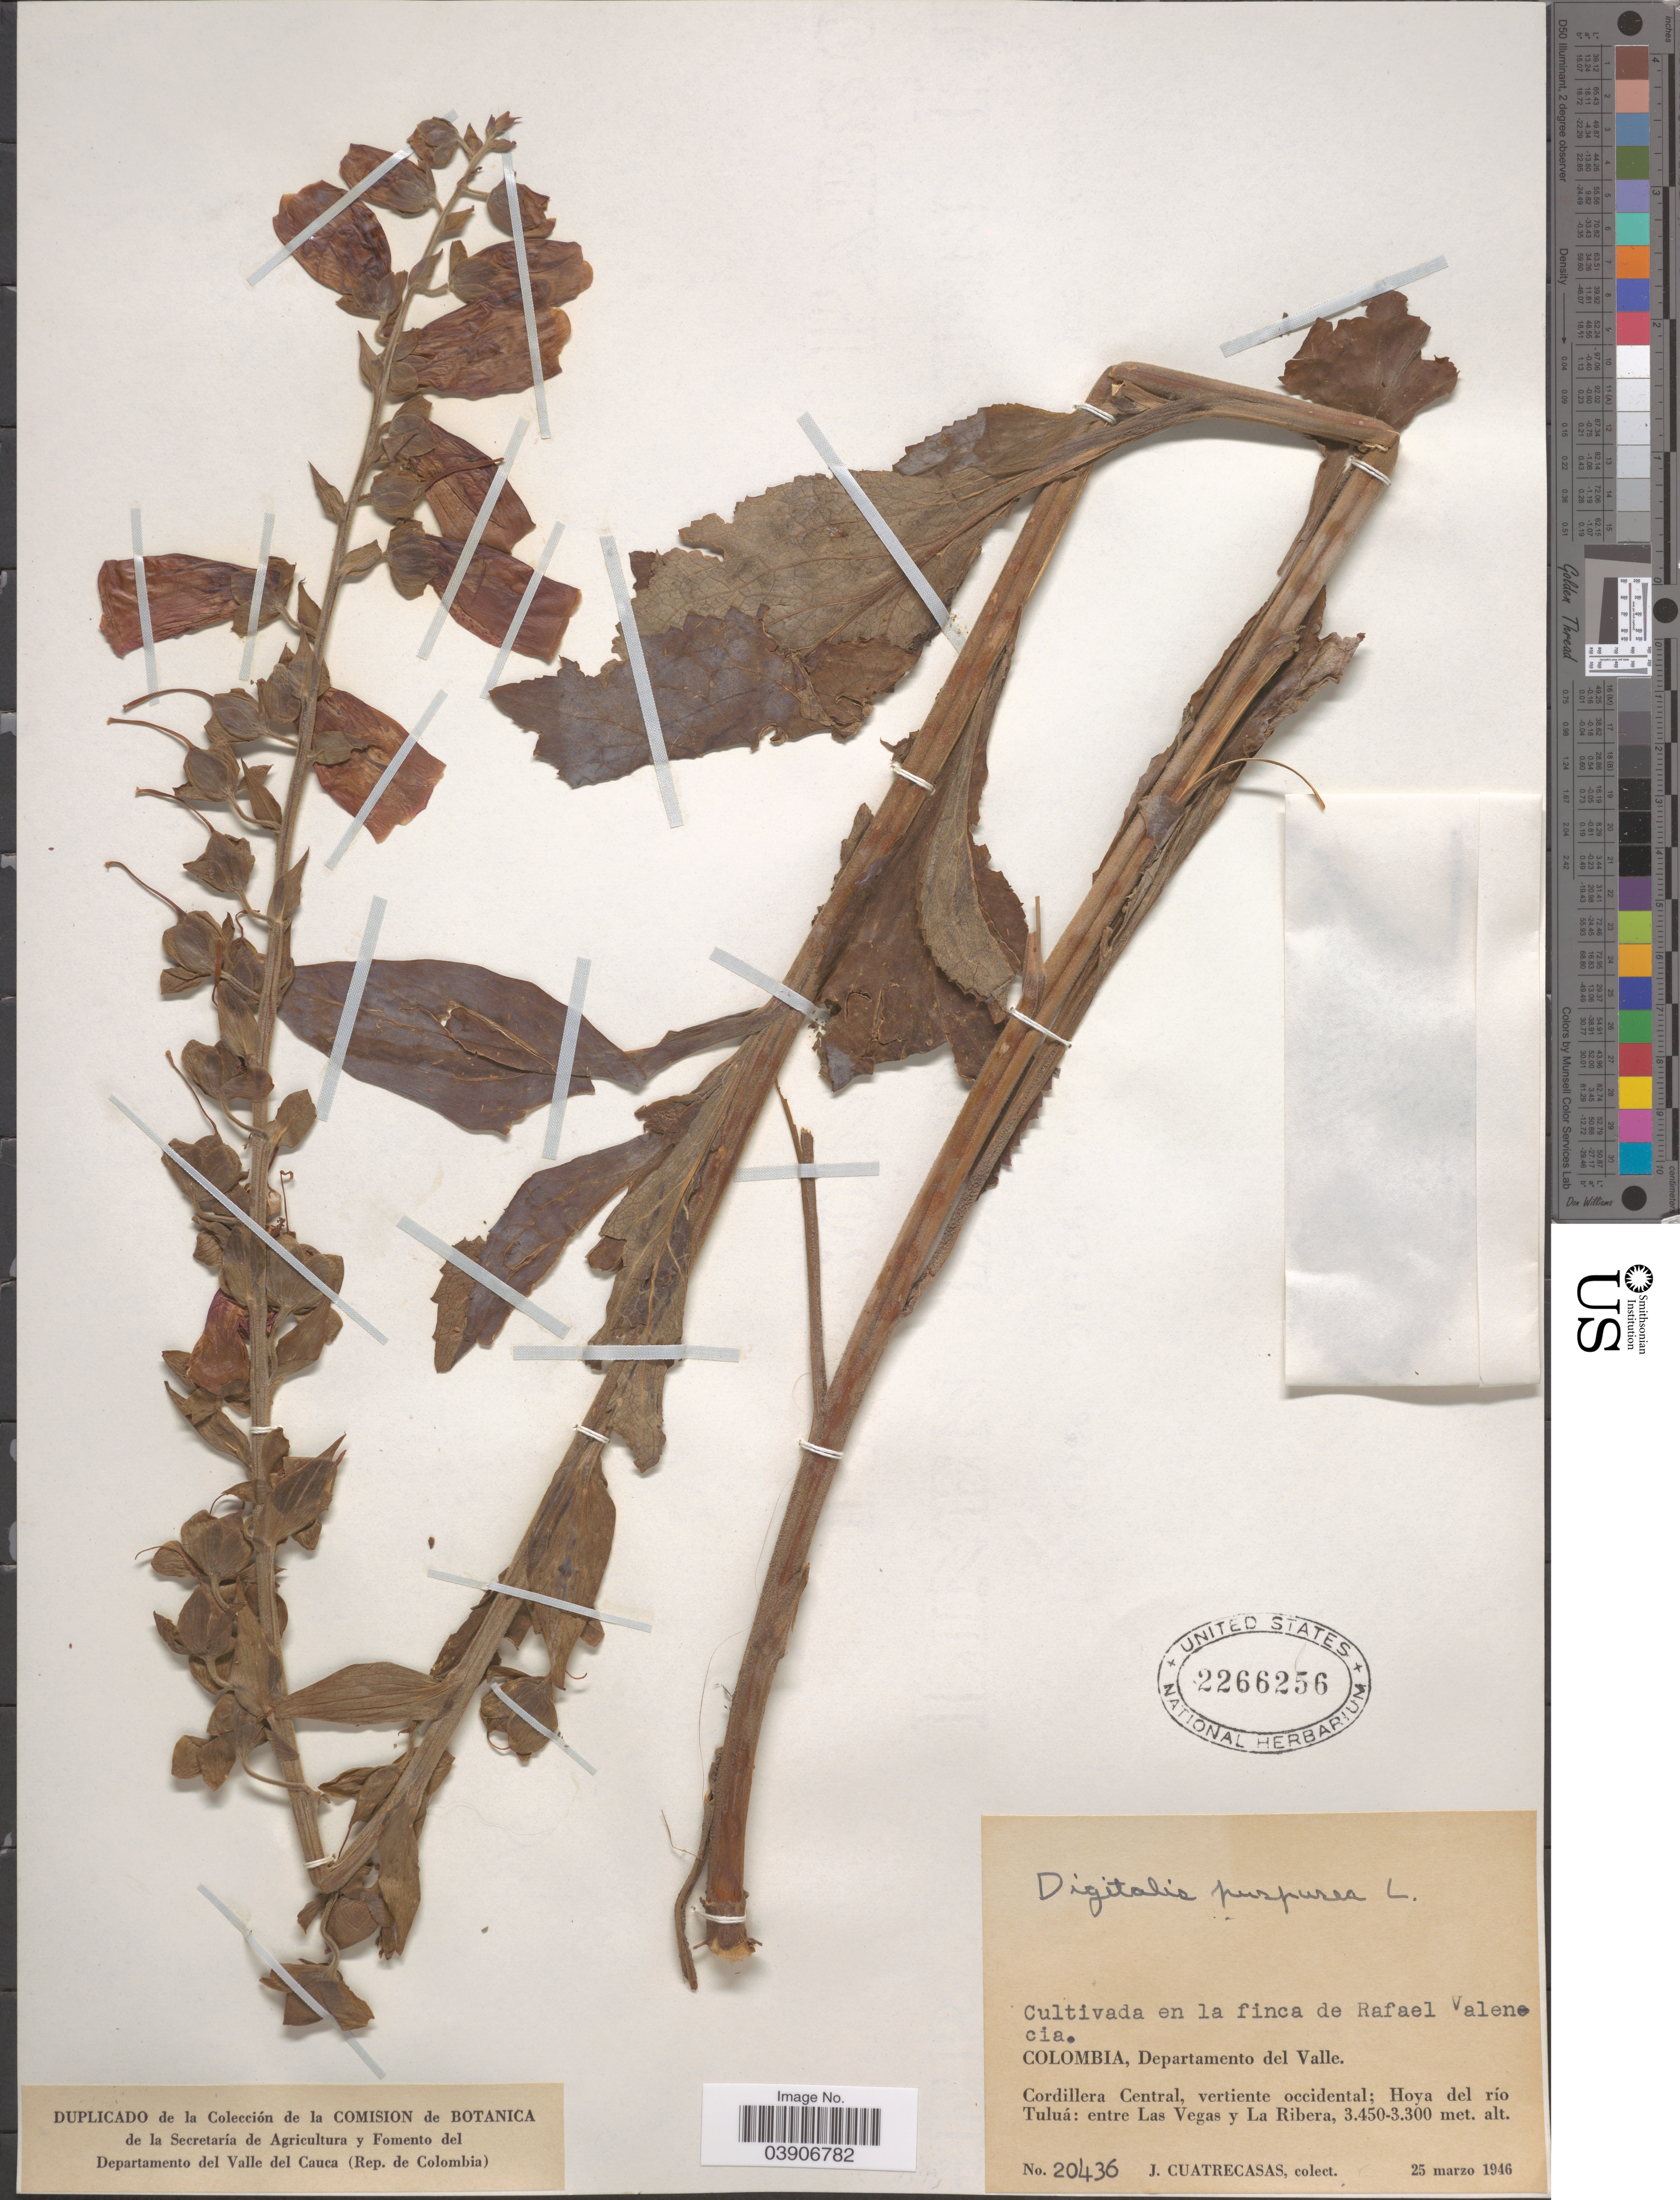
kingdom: Plantae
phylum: Tracheophyta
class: Magnoliopsida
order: Lamiales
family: Plantaginaceae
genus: Digitalis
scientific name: Digitalis purpurea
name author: L.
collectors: J. Cuatrecasas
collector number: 20436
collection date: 1946-03-25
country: Colombia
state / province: Valle del Cauca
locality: Cultivada en la finca de Rafael Valencia. Departamento del Valle. Cordillera Central, vertiente occidental; Hoya del río Tuluá: entre Las Vegas y La Ribera.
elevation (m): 3300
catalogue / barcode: US 2266256